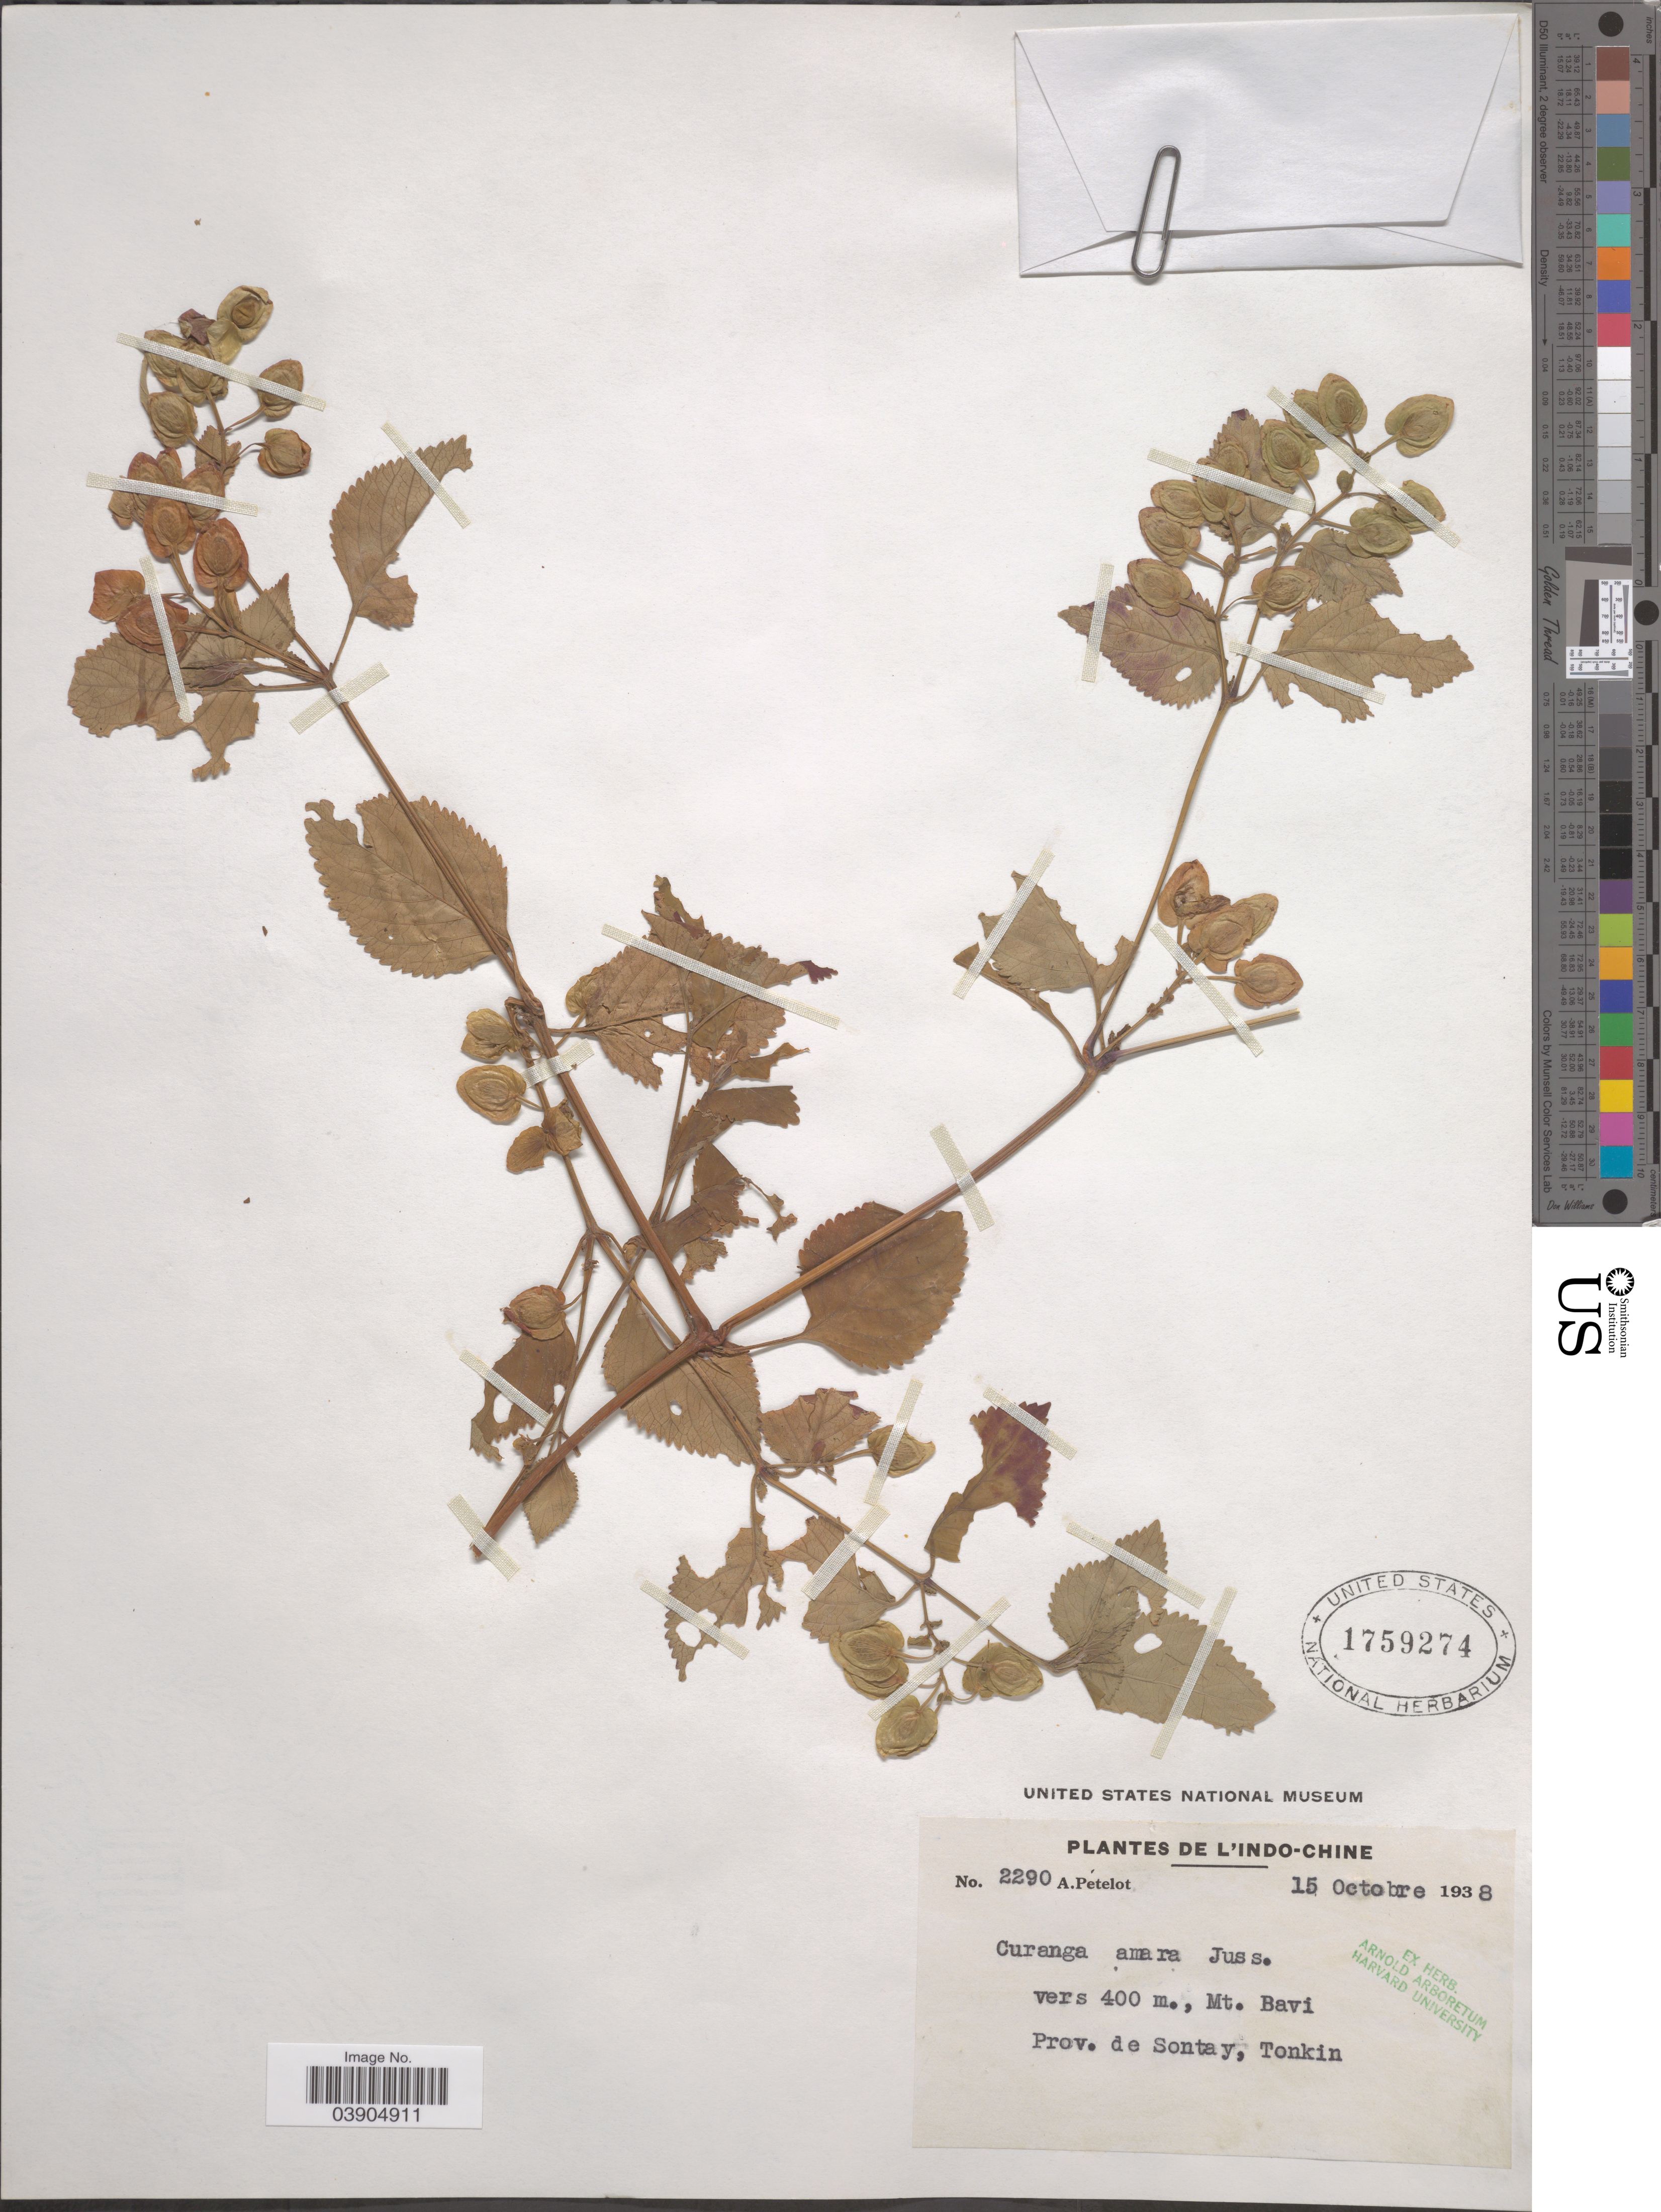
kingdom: Plantae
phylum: Tracheophyta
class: Magnoliopsida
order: Lamiales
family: Linderniaceae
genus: Curanga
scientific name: Curanga sp.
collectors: A. Petelot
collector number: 2290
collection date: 1938-10-15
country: Vietnam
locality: L'Indo-Chine. Mt. Bavi, Prov. de Sontay, Tonkin.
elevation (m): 400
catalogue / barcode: US 1759274